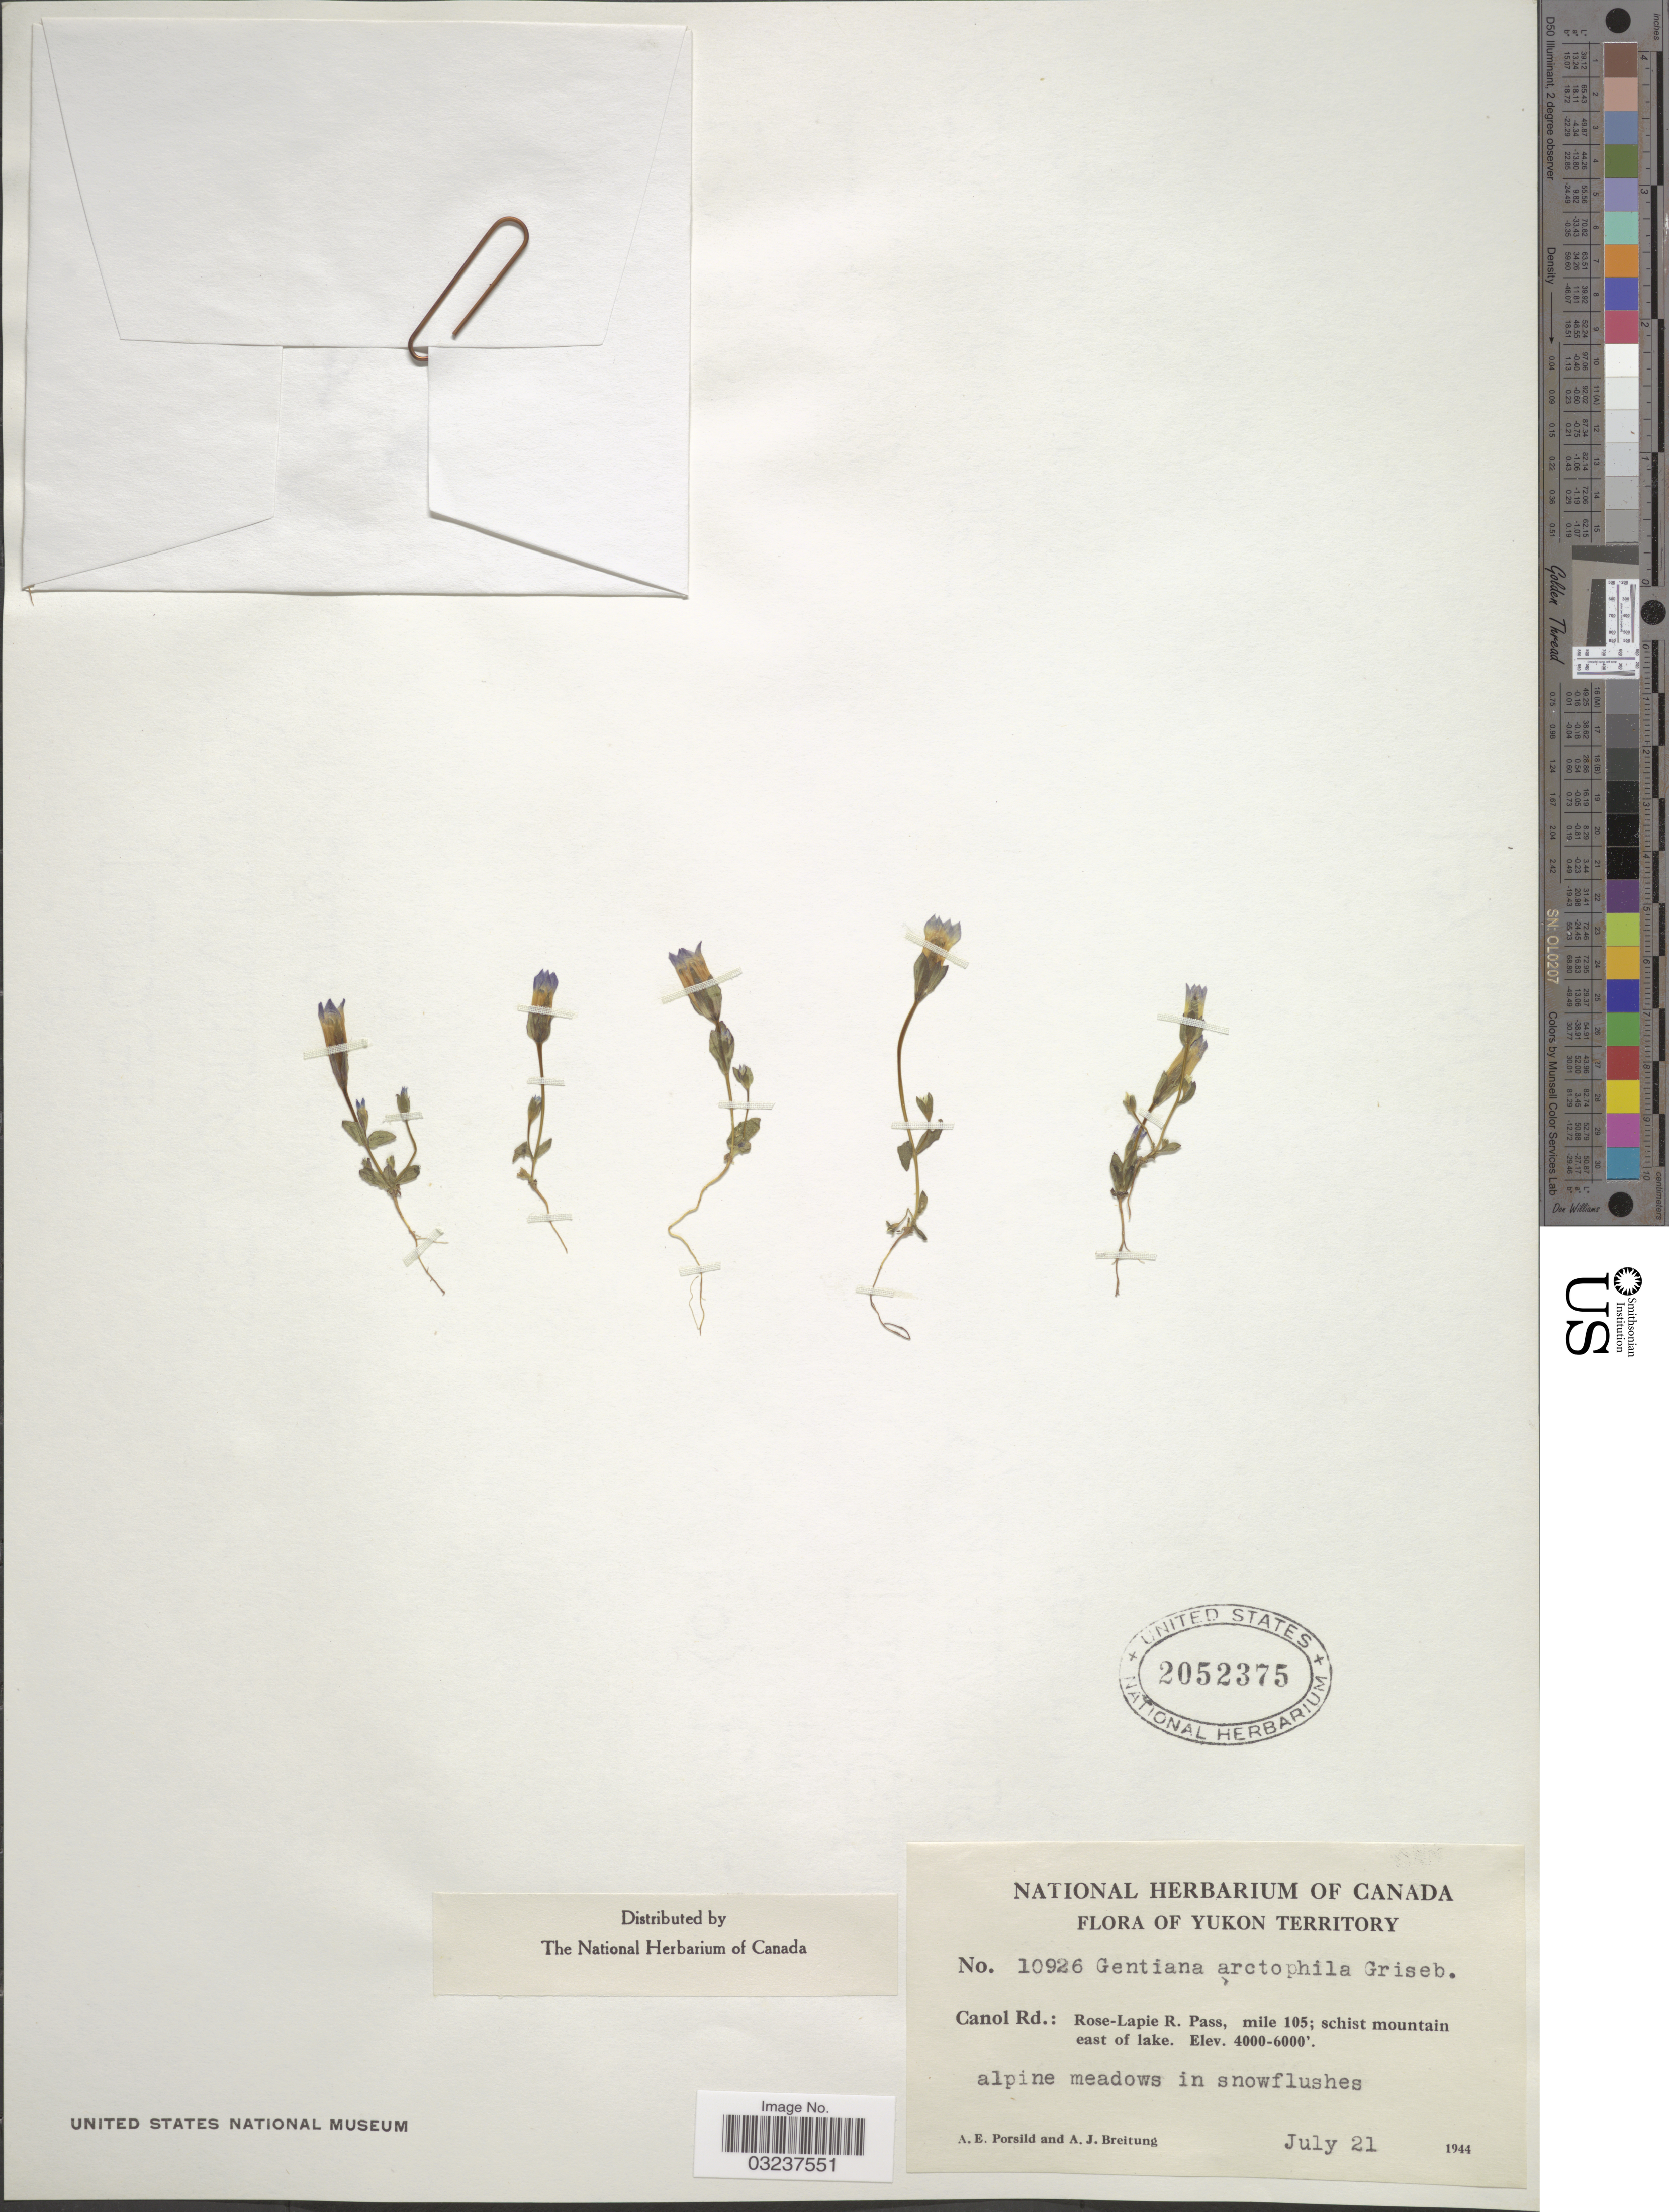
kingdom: Plantae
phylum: Tracheophyta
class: Magnoliopsida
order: Gentianales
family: Gentianaceae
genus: Gentianella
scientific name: Gentianella propinqua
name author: (Richardson) J.M. Gillett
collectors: A. E. Porsild & A. Breitung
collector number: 10926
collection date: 1944-07-21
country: Canada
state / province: Yukon Territory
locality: Canol Rd.: Rose-Lapie R. Pass, mile 105; schist mountain east of lake.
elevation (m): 1219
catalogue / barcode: US 2052375